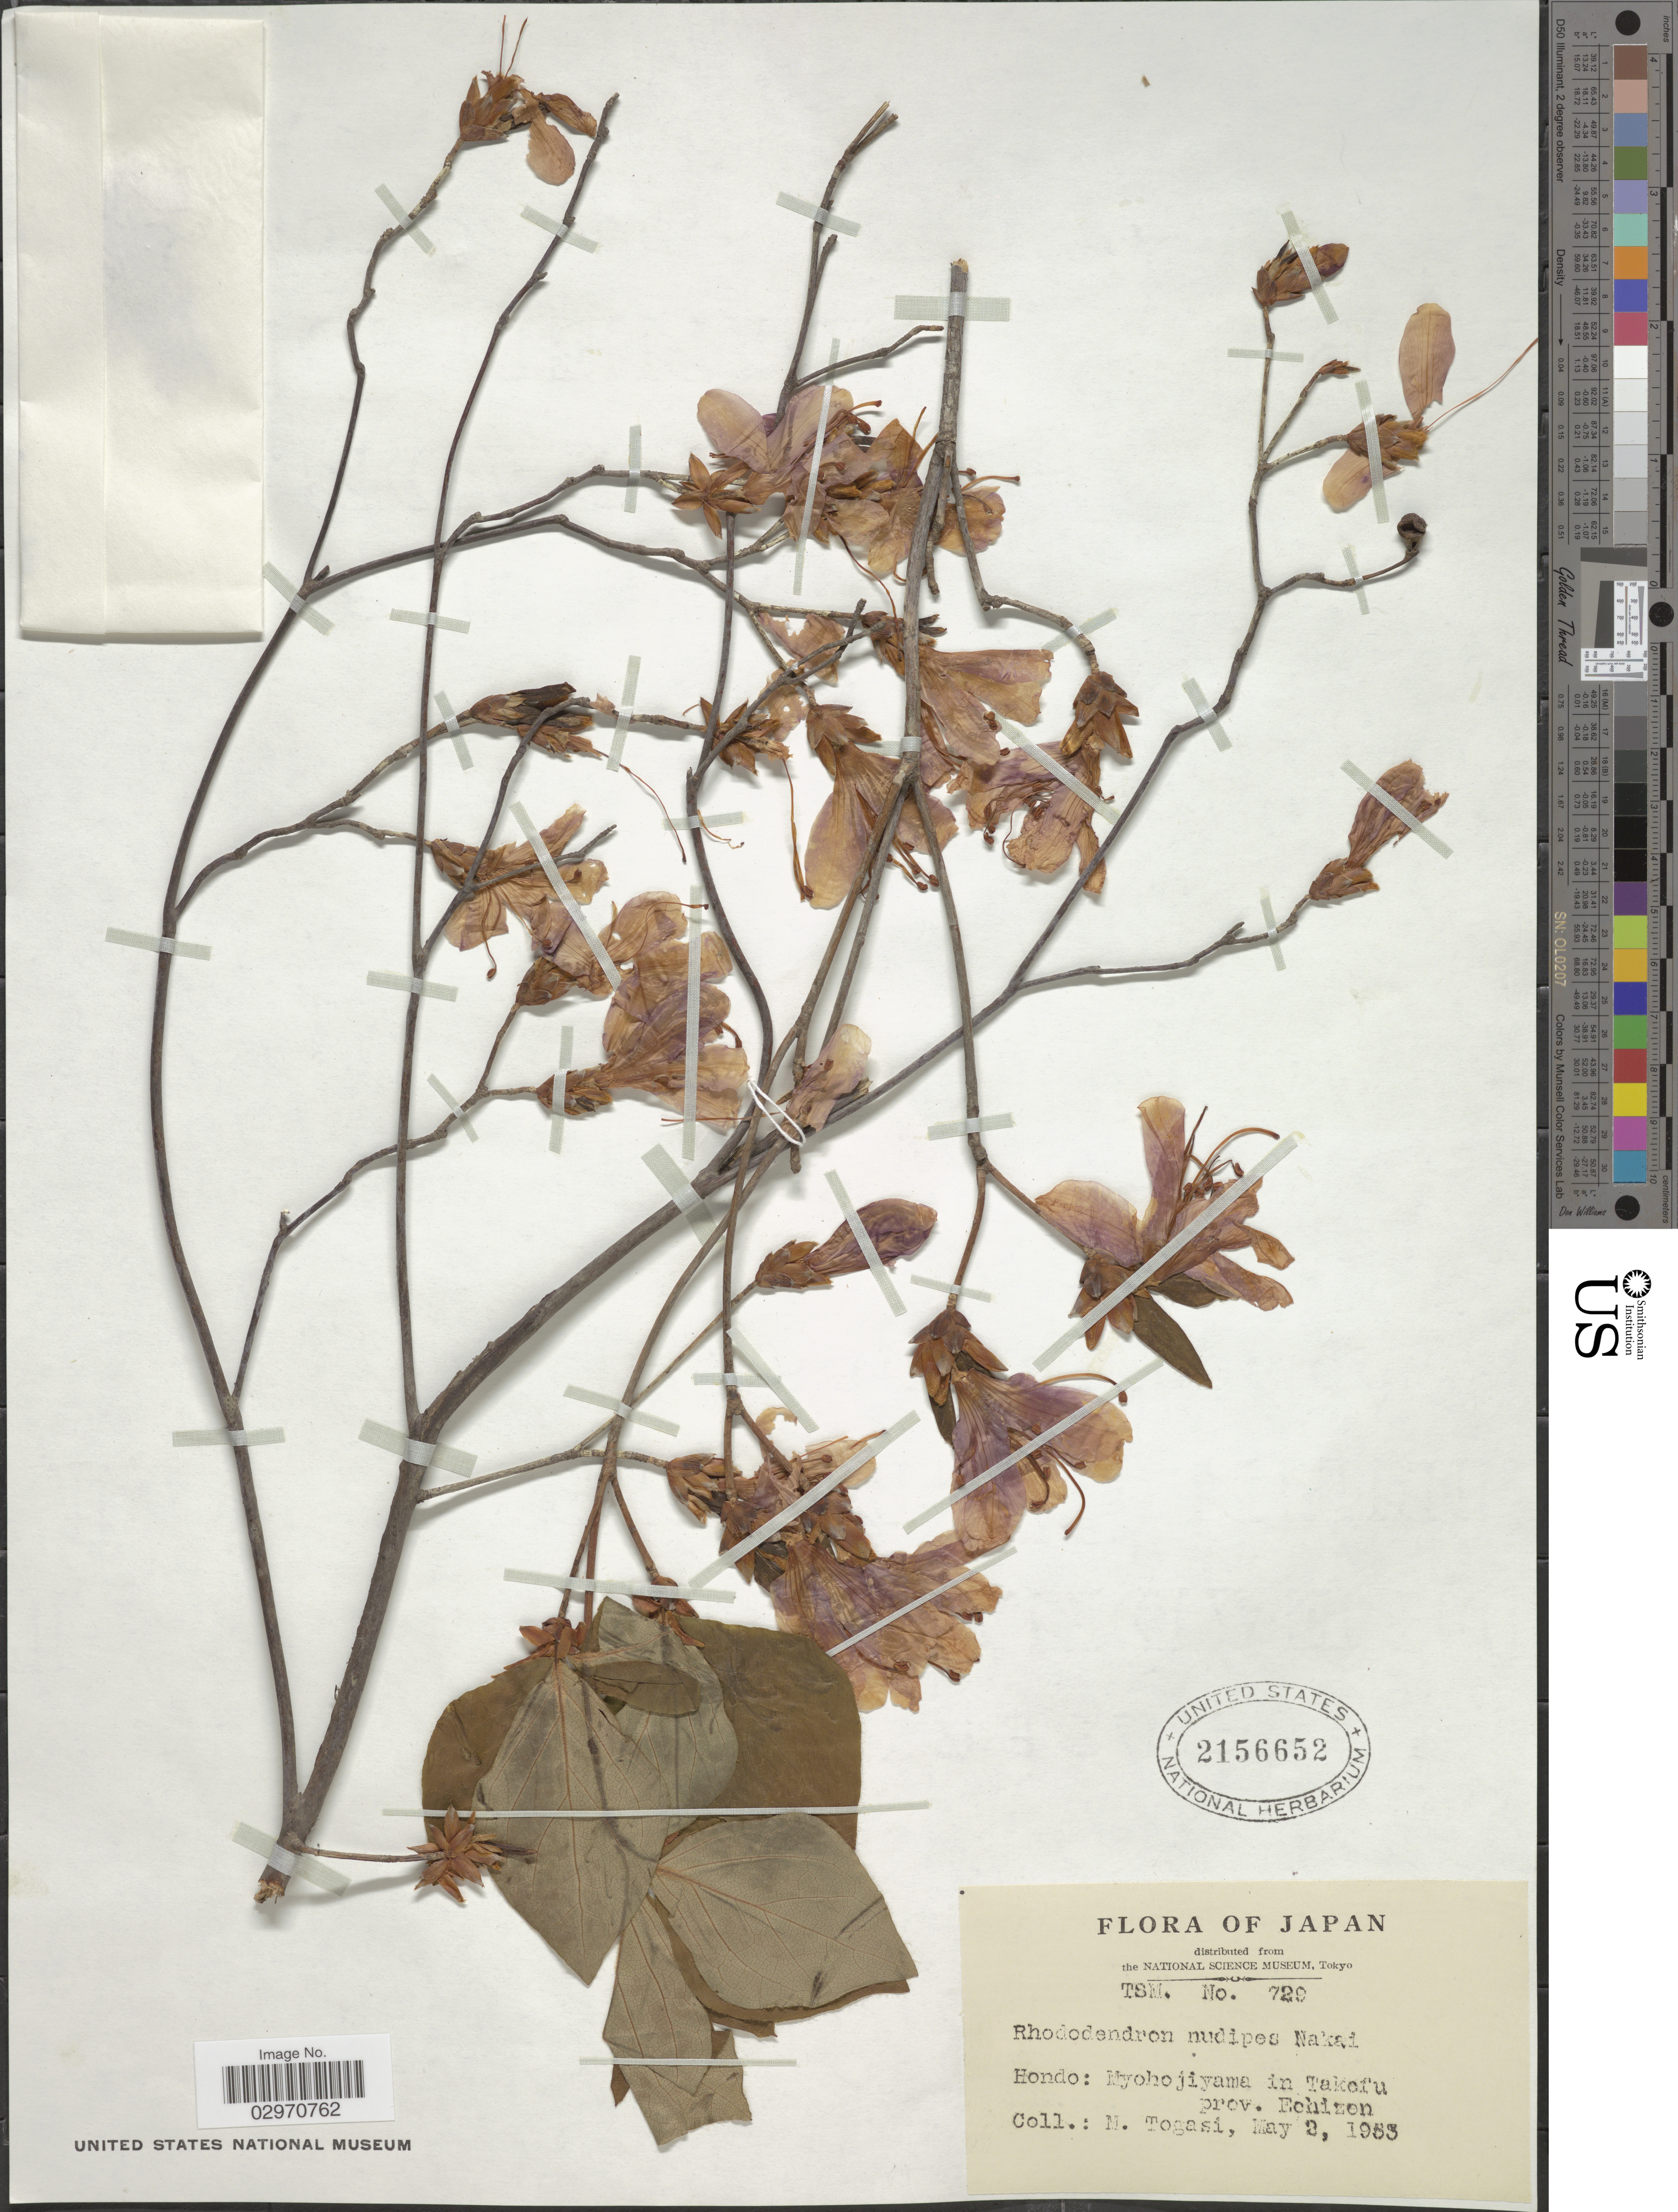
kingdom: Plantae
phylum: Tracheophyta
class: Magnoliopsida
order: Ericales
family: Ericaceae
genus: Rhododendron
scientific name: Rhododendron farrerae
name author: Sweet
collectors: M. Togasi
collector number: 729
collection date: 1953-05-03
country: Japan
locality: Hondo: Myohojiyama in Takefu, prov. Echizen.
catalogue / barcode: US 2156652